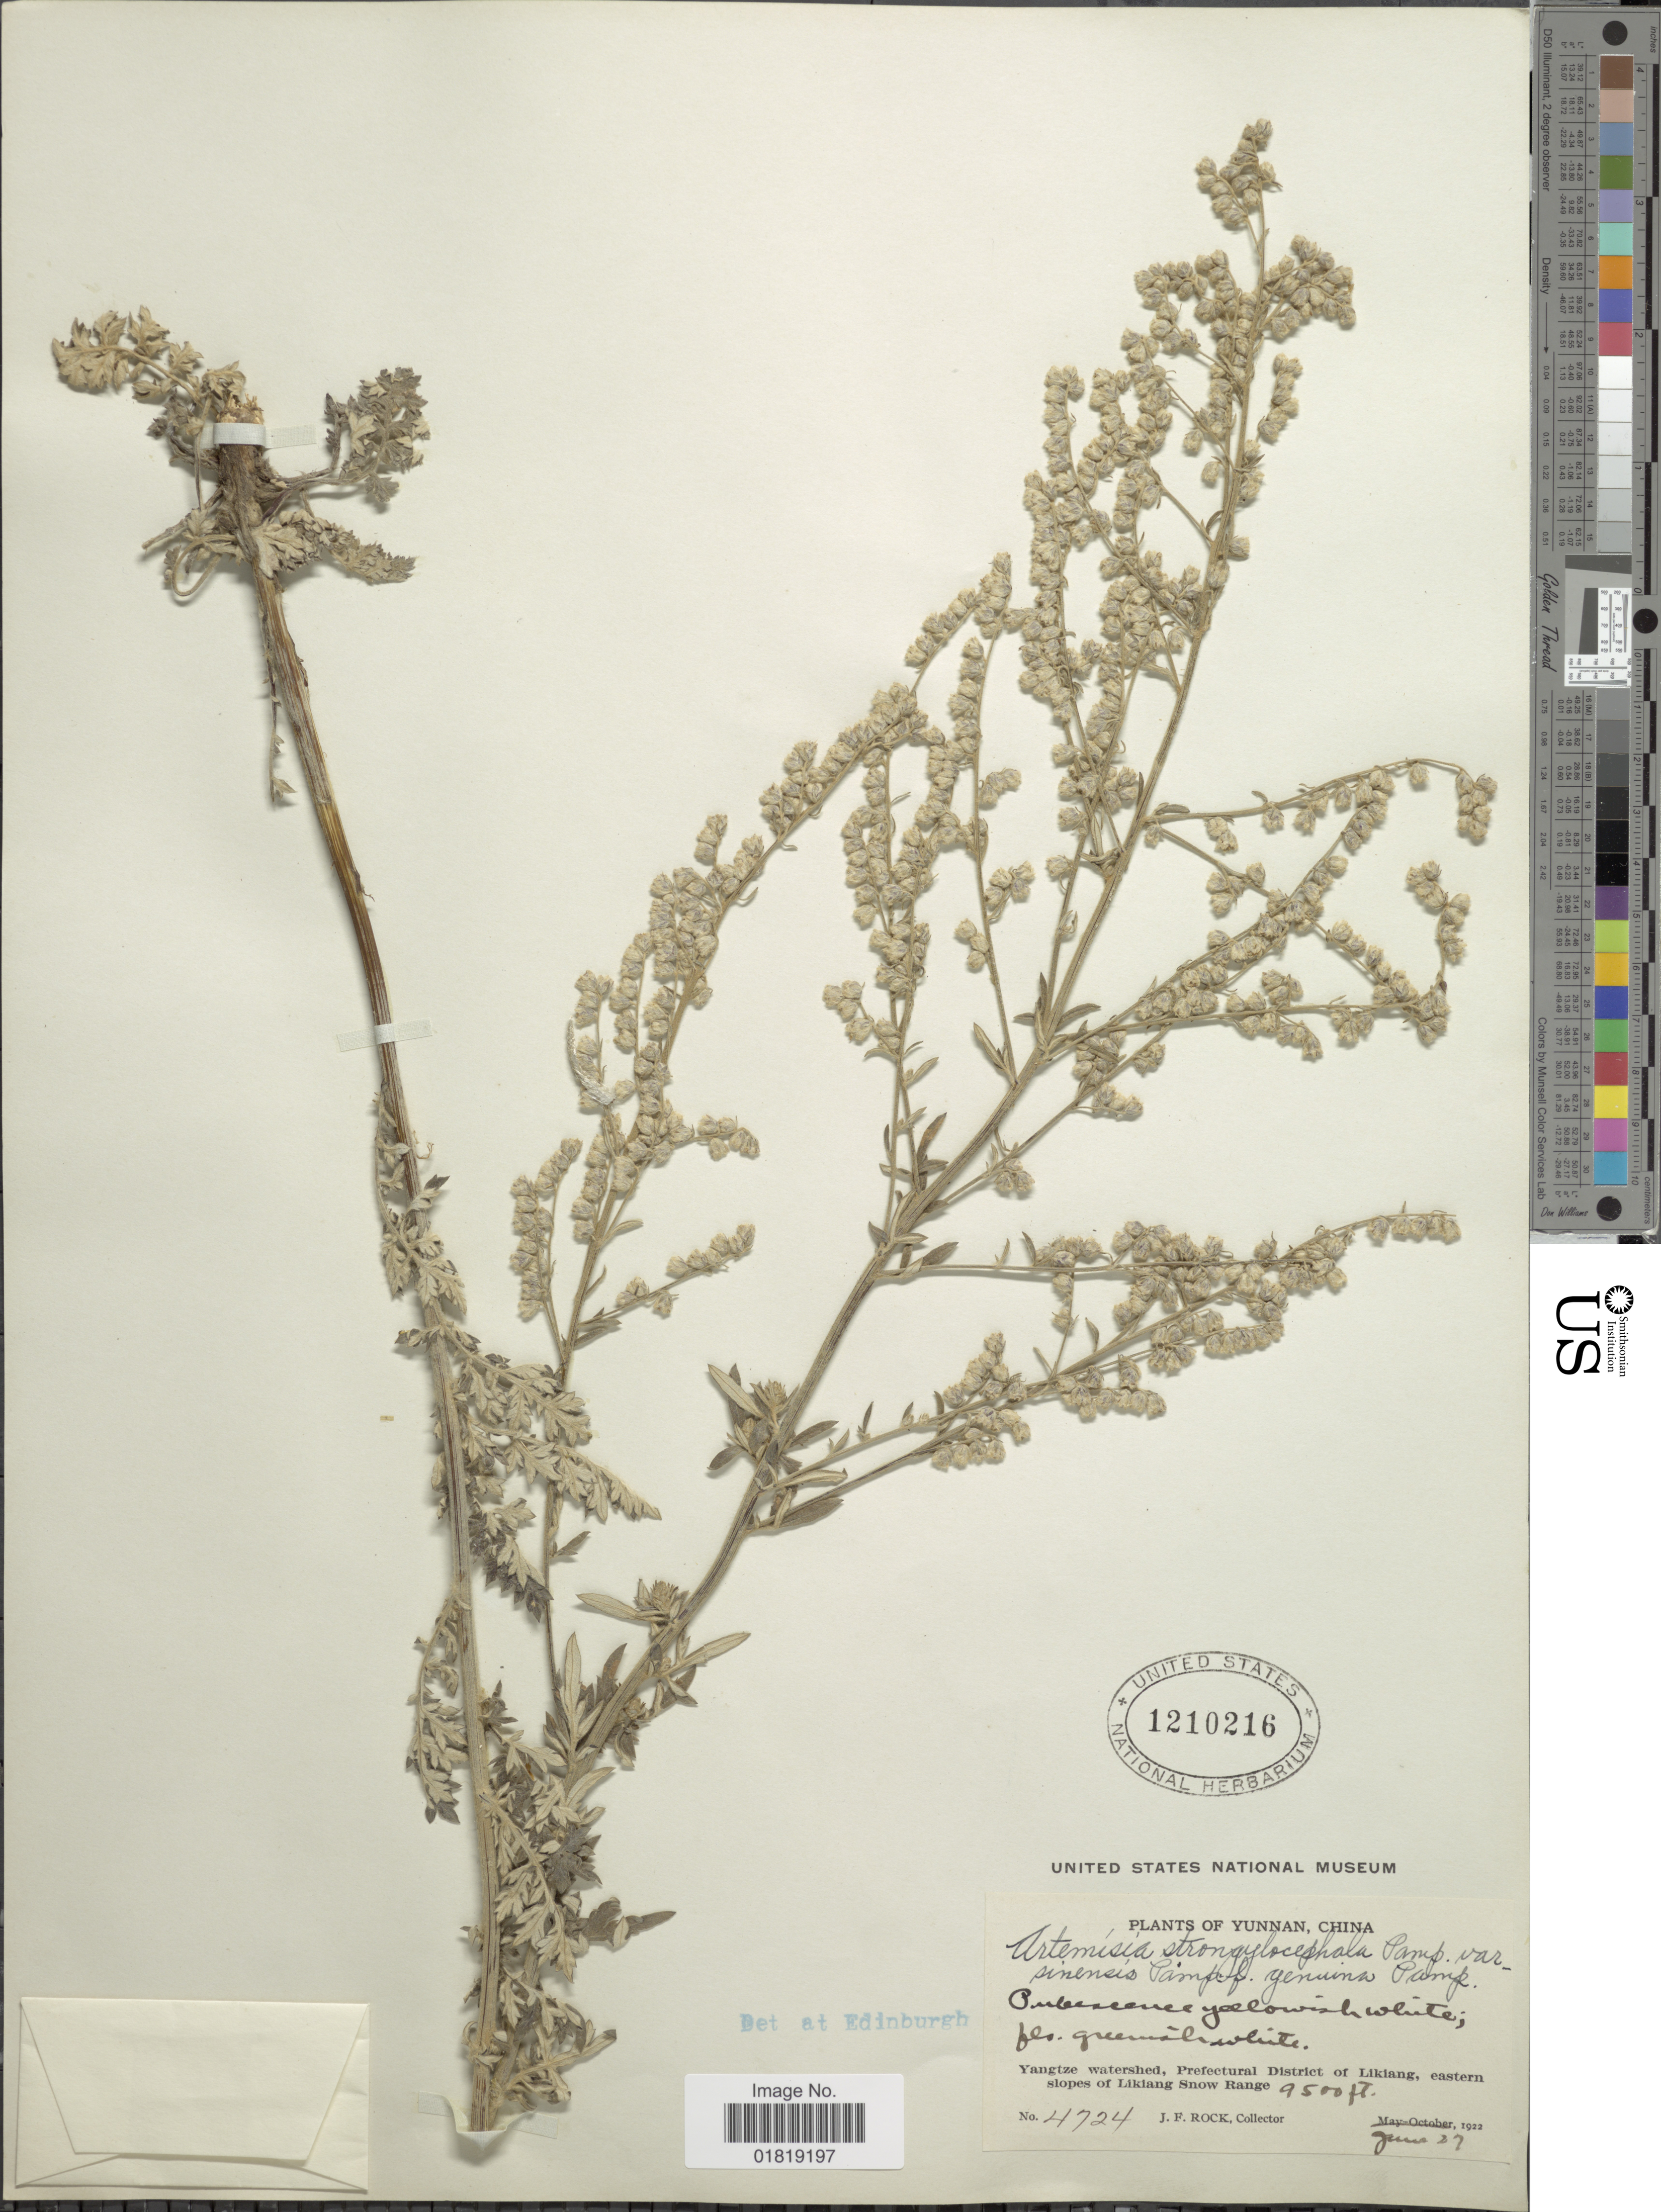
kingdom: Plantae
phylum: Tracheophyta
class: Magnoliopsida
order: Asterales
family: Asteraceae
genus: Artemisia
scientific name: Artemisia strongylocephala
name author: Pamp.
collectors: J. Rock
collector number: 4724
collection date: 1922-06-27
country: China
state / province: Yunnan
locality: Yangtze watershed, Prefectural District of Likiang, eastern slopes of Likiang Snow Range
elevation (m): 2896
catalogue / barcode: US 1210216